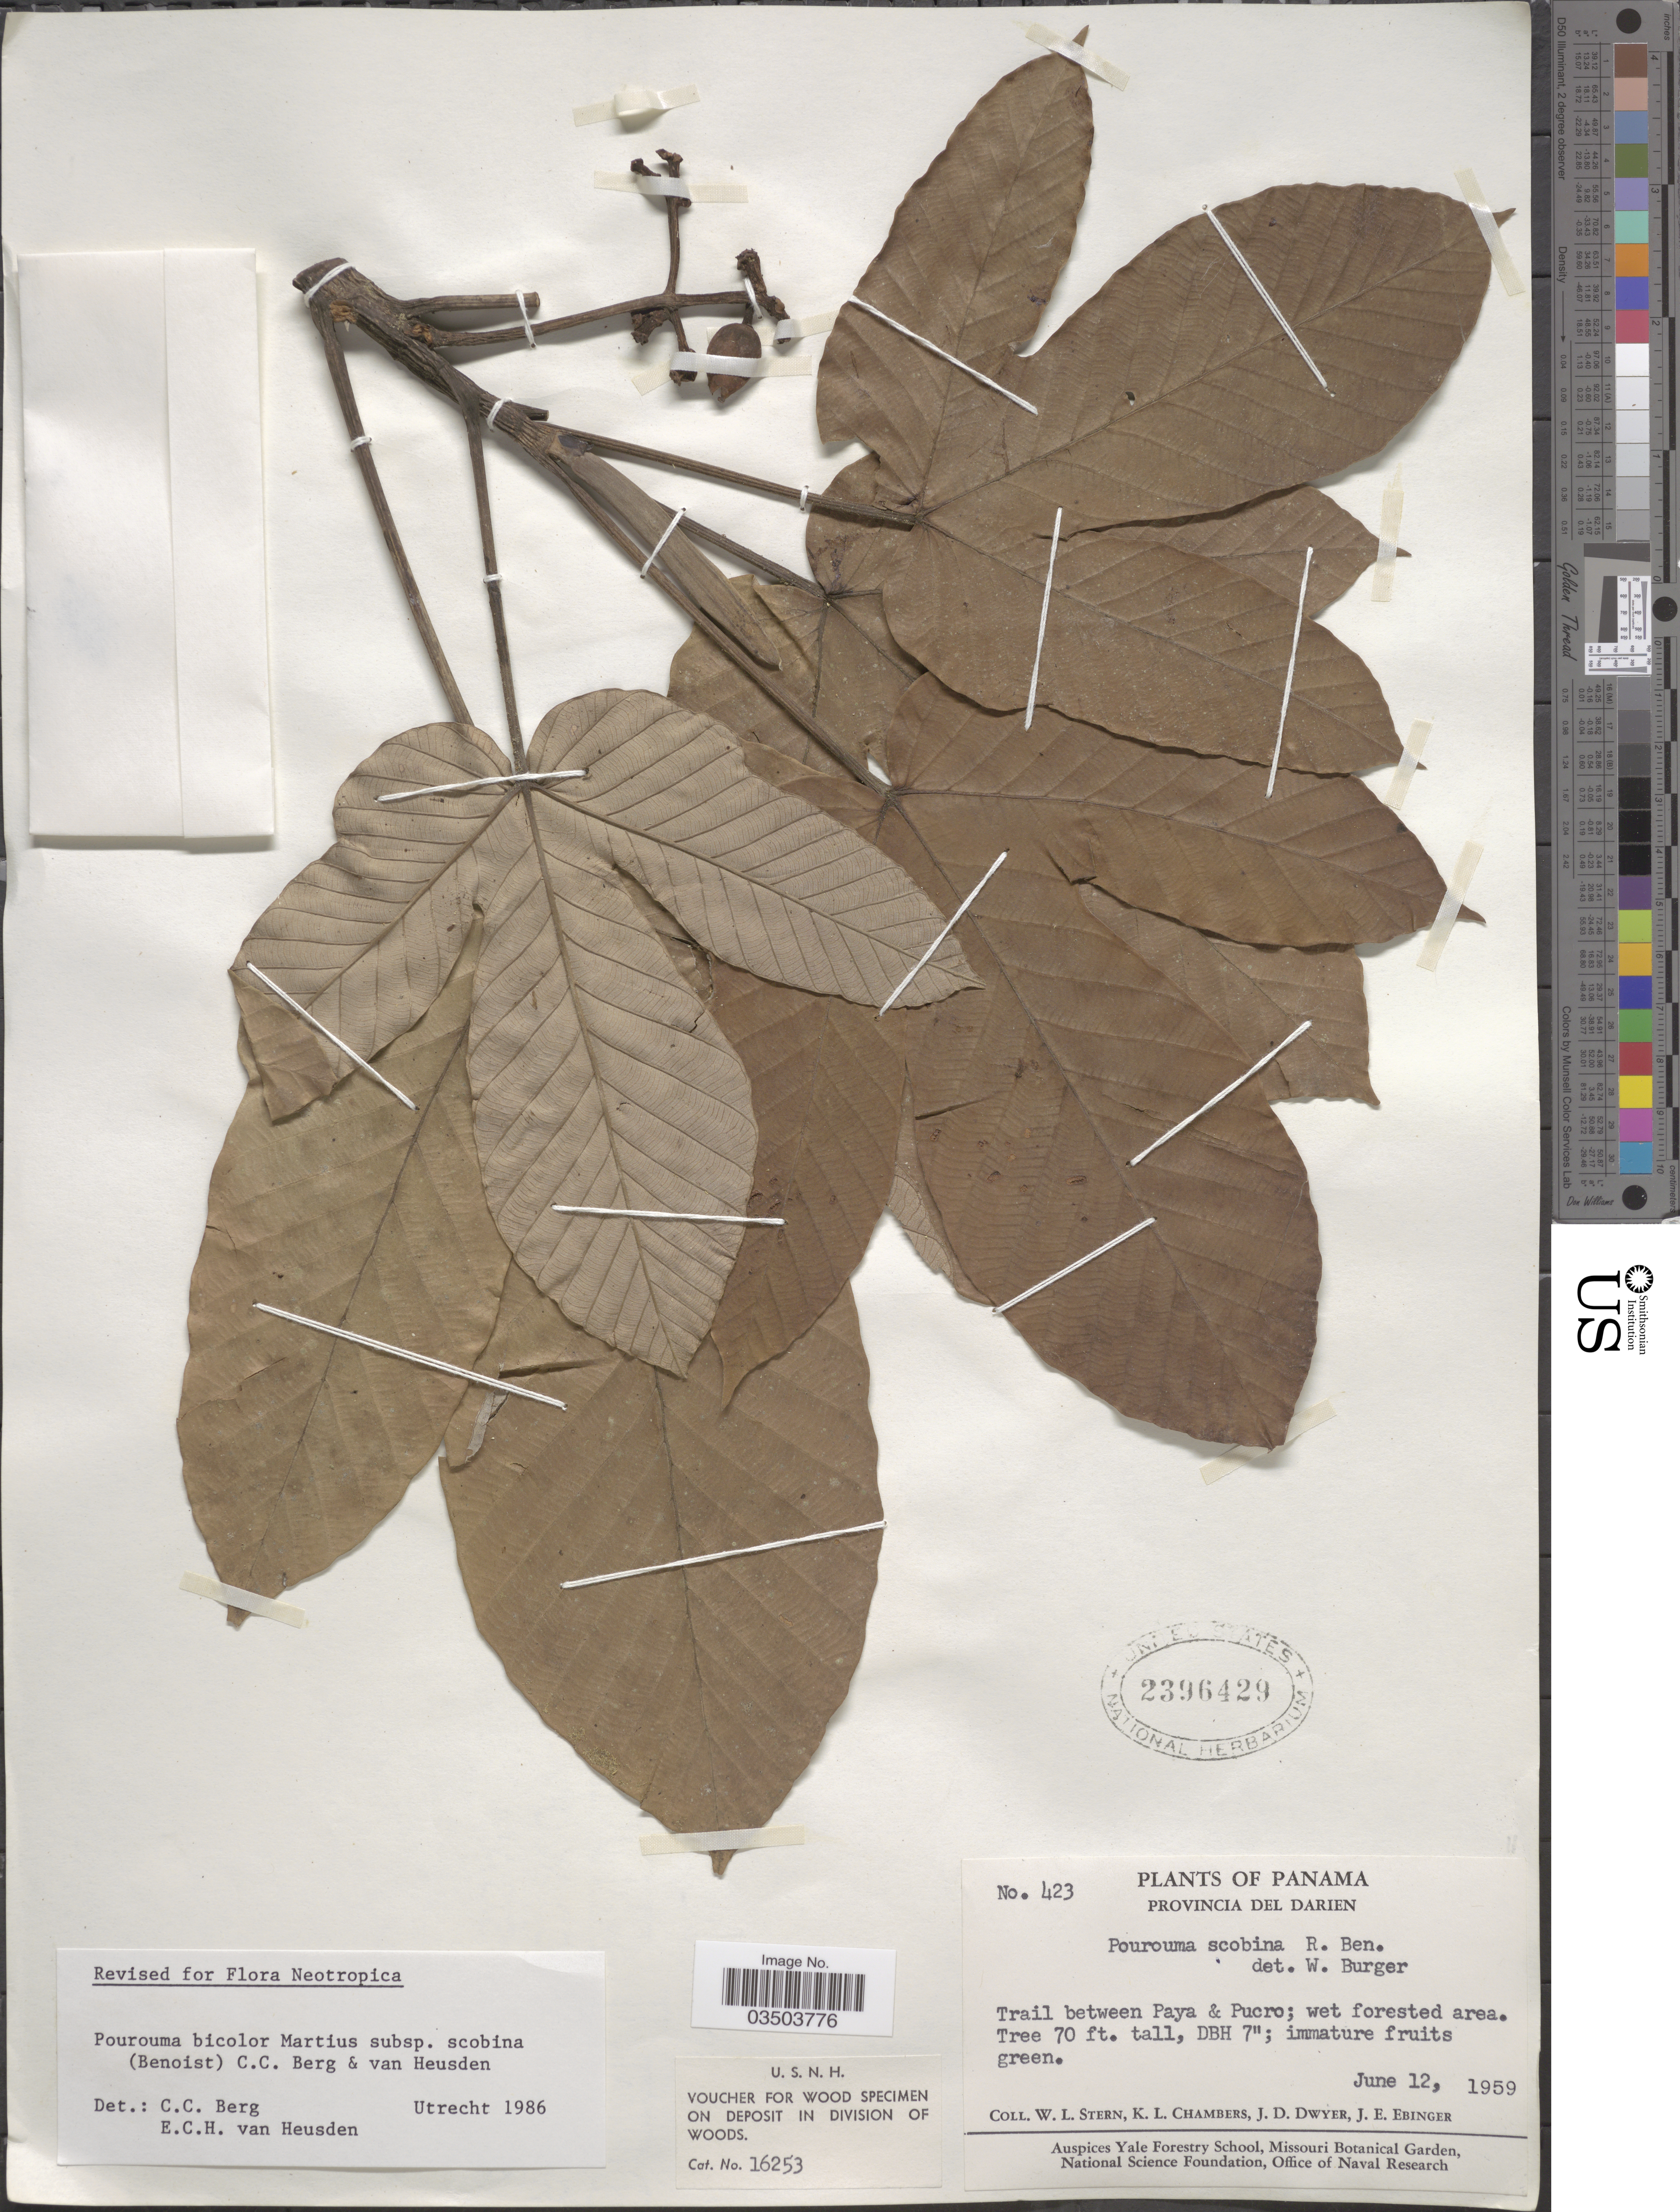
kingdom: Plantae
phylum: Tracheophyta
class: Magnoliopsida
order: Rosales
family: Urticaceae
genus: Pourouma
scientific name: Pourouma bicolor subsp. scobina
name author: (Benoist) C.C. Berg & Heusden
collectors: W. L. Stern, K. Chambers, J. D. Dwyer & J. Ebinger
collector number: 423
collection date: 1959-06-12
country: Panama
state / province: Darien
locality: Trail between Paya & Pucro; wet forested area.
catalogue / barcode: US 2396429